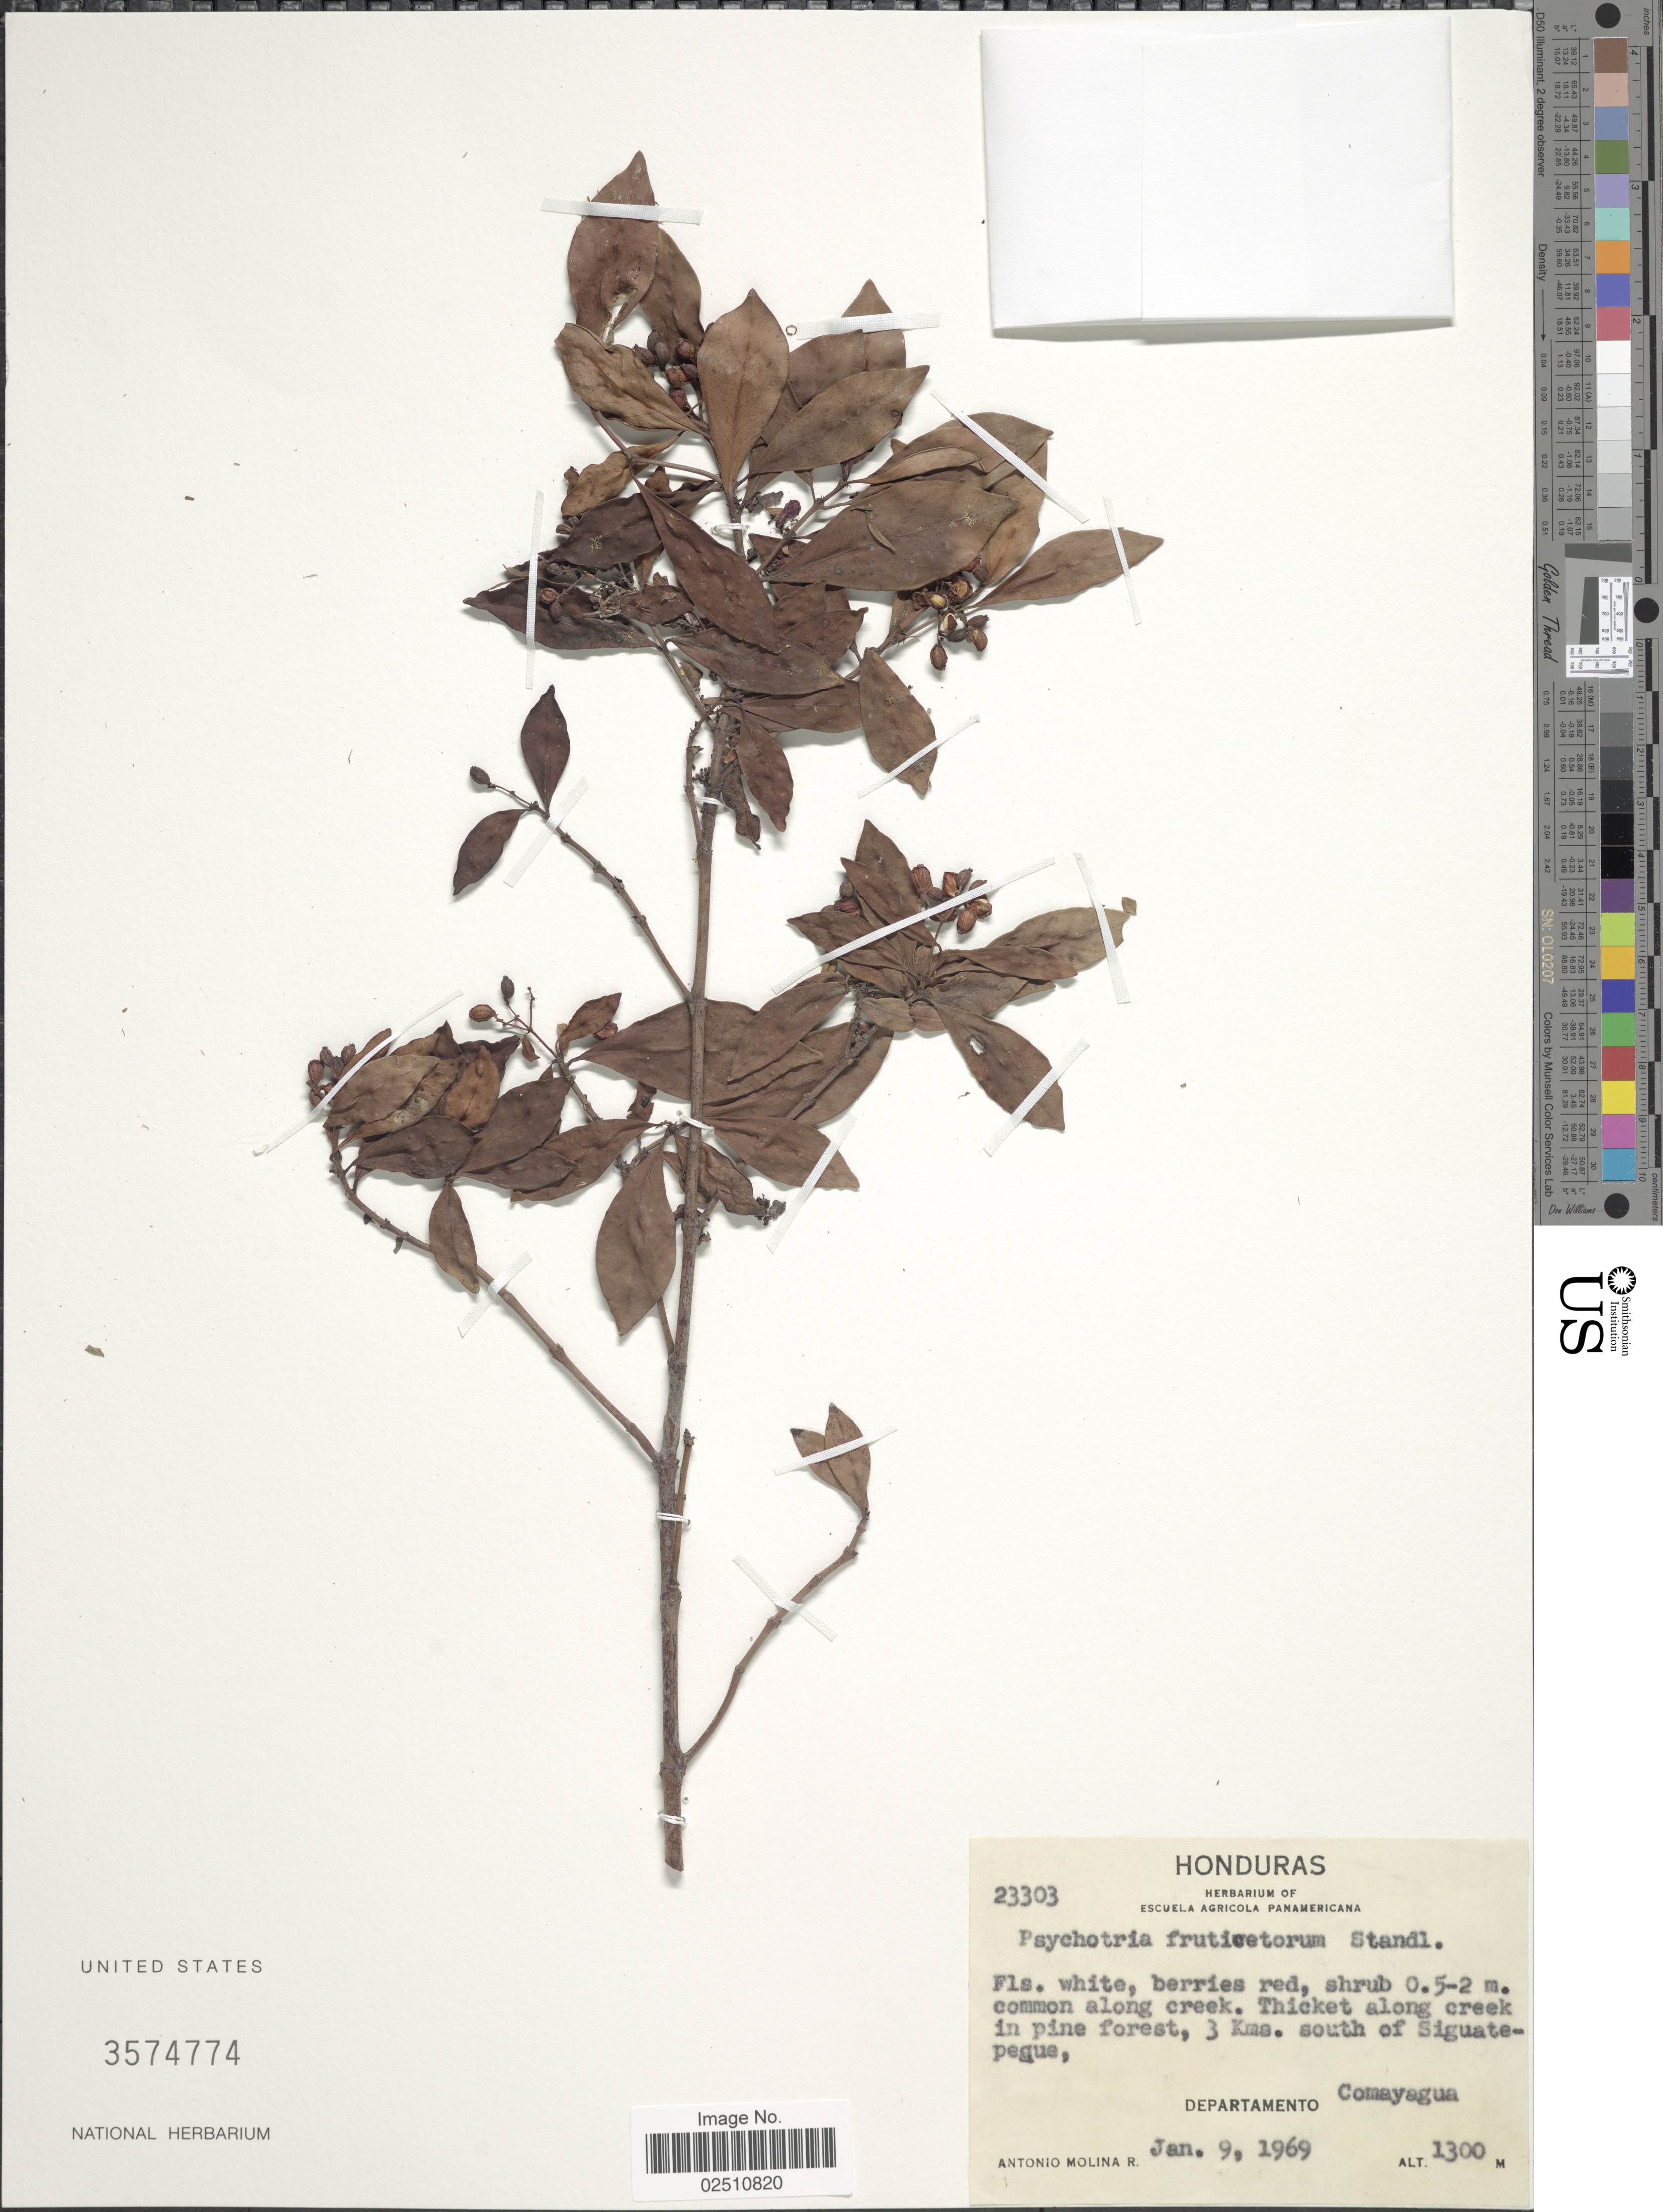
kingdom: Plantae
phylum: Tracheophyta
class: Magnoliopsida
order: Gentianales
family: Rubiaceae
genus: Psychotria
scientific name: Psychotria flava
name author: Oerst. ex Standl.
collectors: A. Molina R.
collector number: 23303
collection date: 1969-01-09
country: Honduras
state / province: Comayagua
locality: Along creek, thicket along creek in pine forest, 3 kms. south of Siguatepeque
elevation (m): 1300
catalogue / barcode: US 3574774